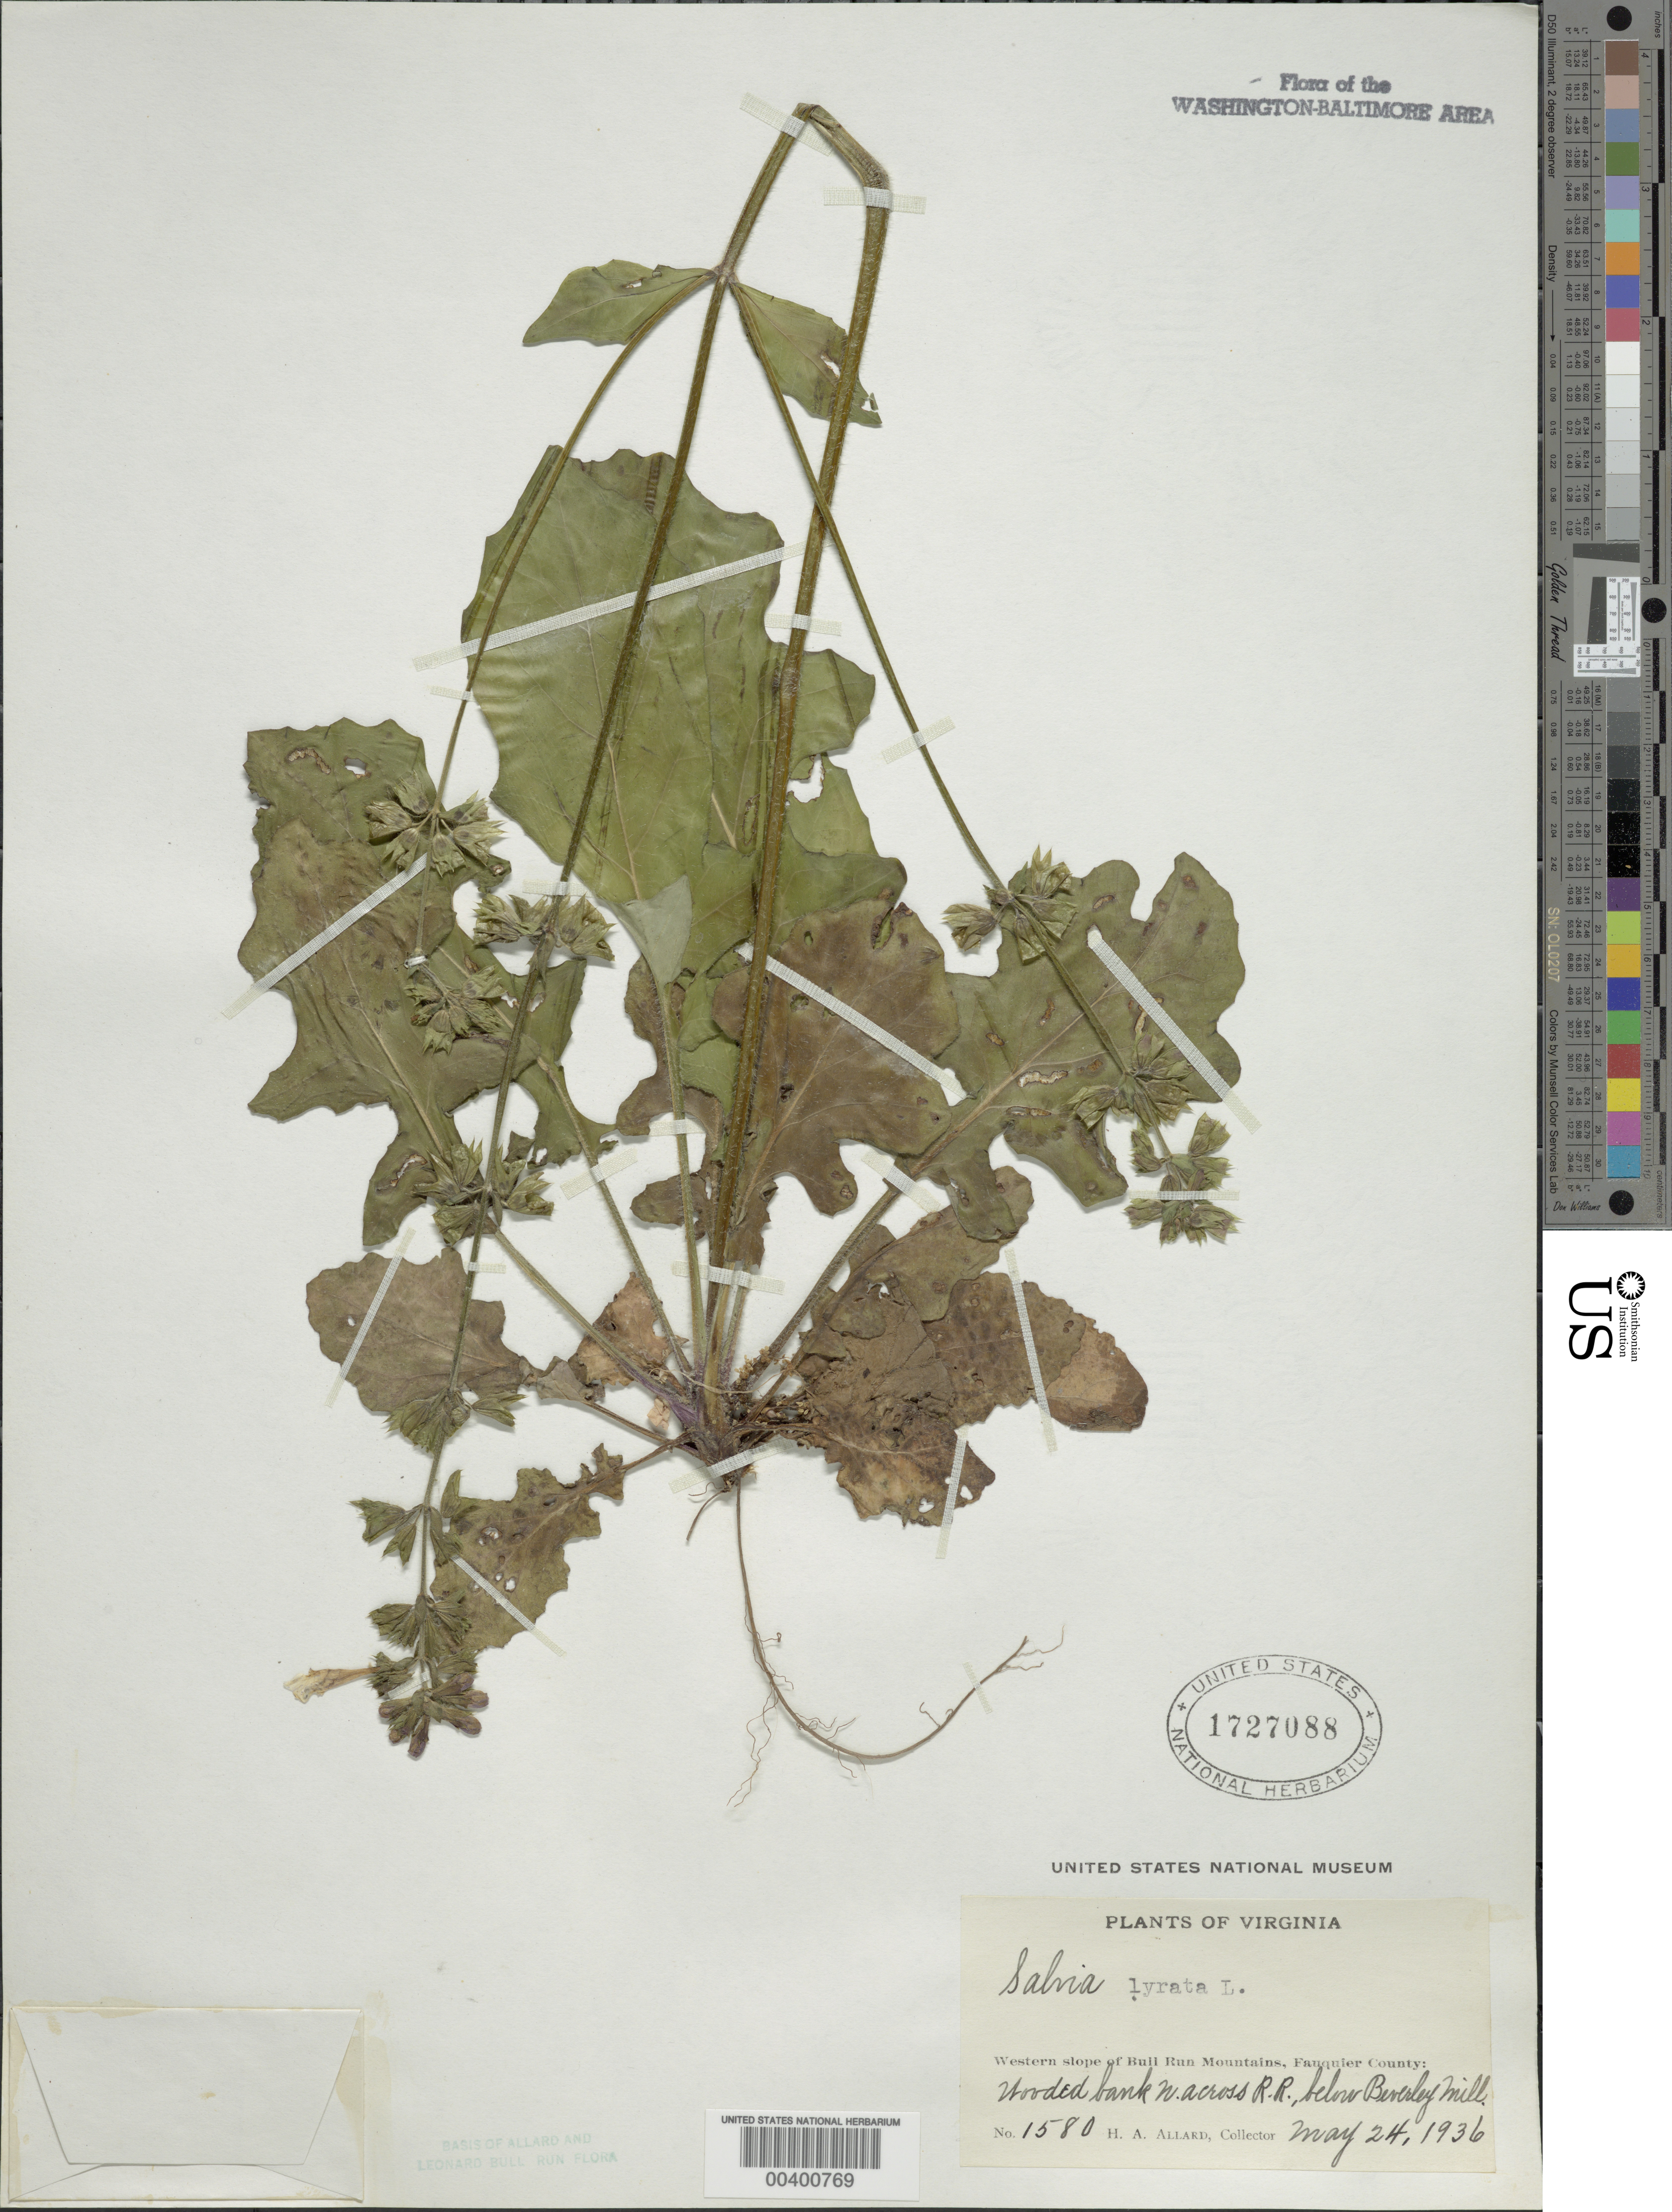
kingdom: Plantae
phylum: Tracheophyta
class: Magnoliopsida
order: Lamiales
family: Lamiaceae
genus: Salvia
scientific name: Salvia lyrata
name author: L.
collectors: H. A. Allard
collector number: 1580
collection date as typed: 24 May 1936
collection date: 1936-05-24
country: United States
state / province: Virginia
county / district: Fauquier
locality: Railroad below Beverley Mill, western slope of Bull Run Mts.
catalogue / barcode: US 1727088